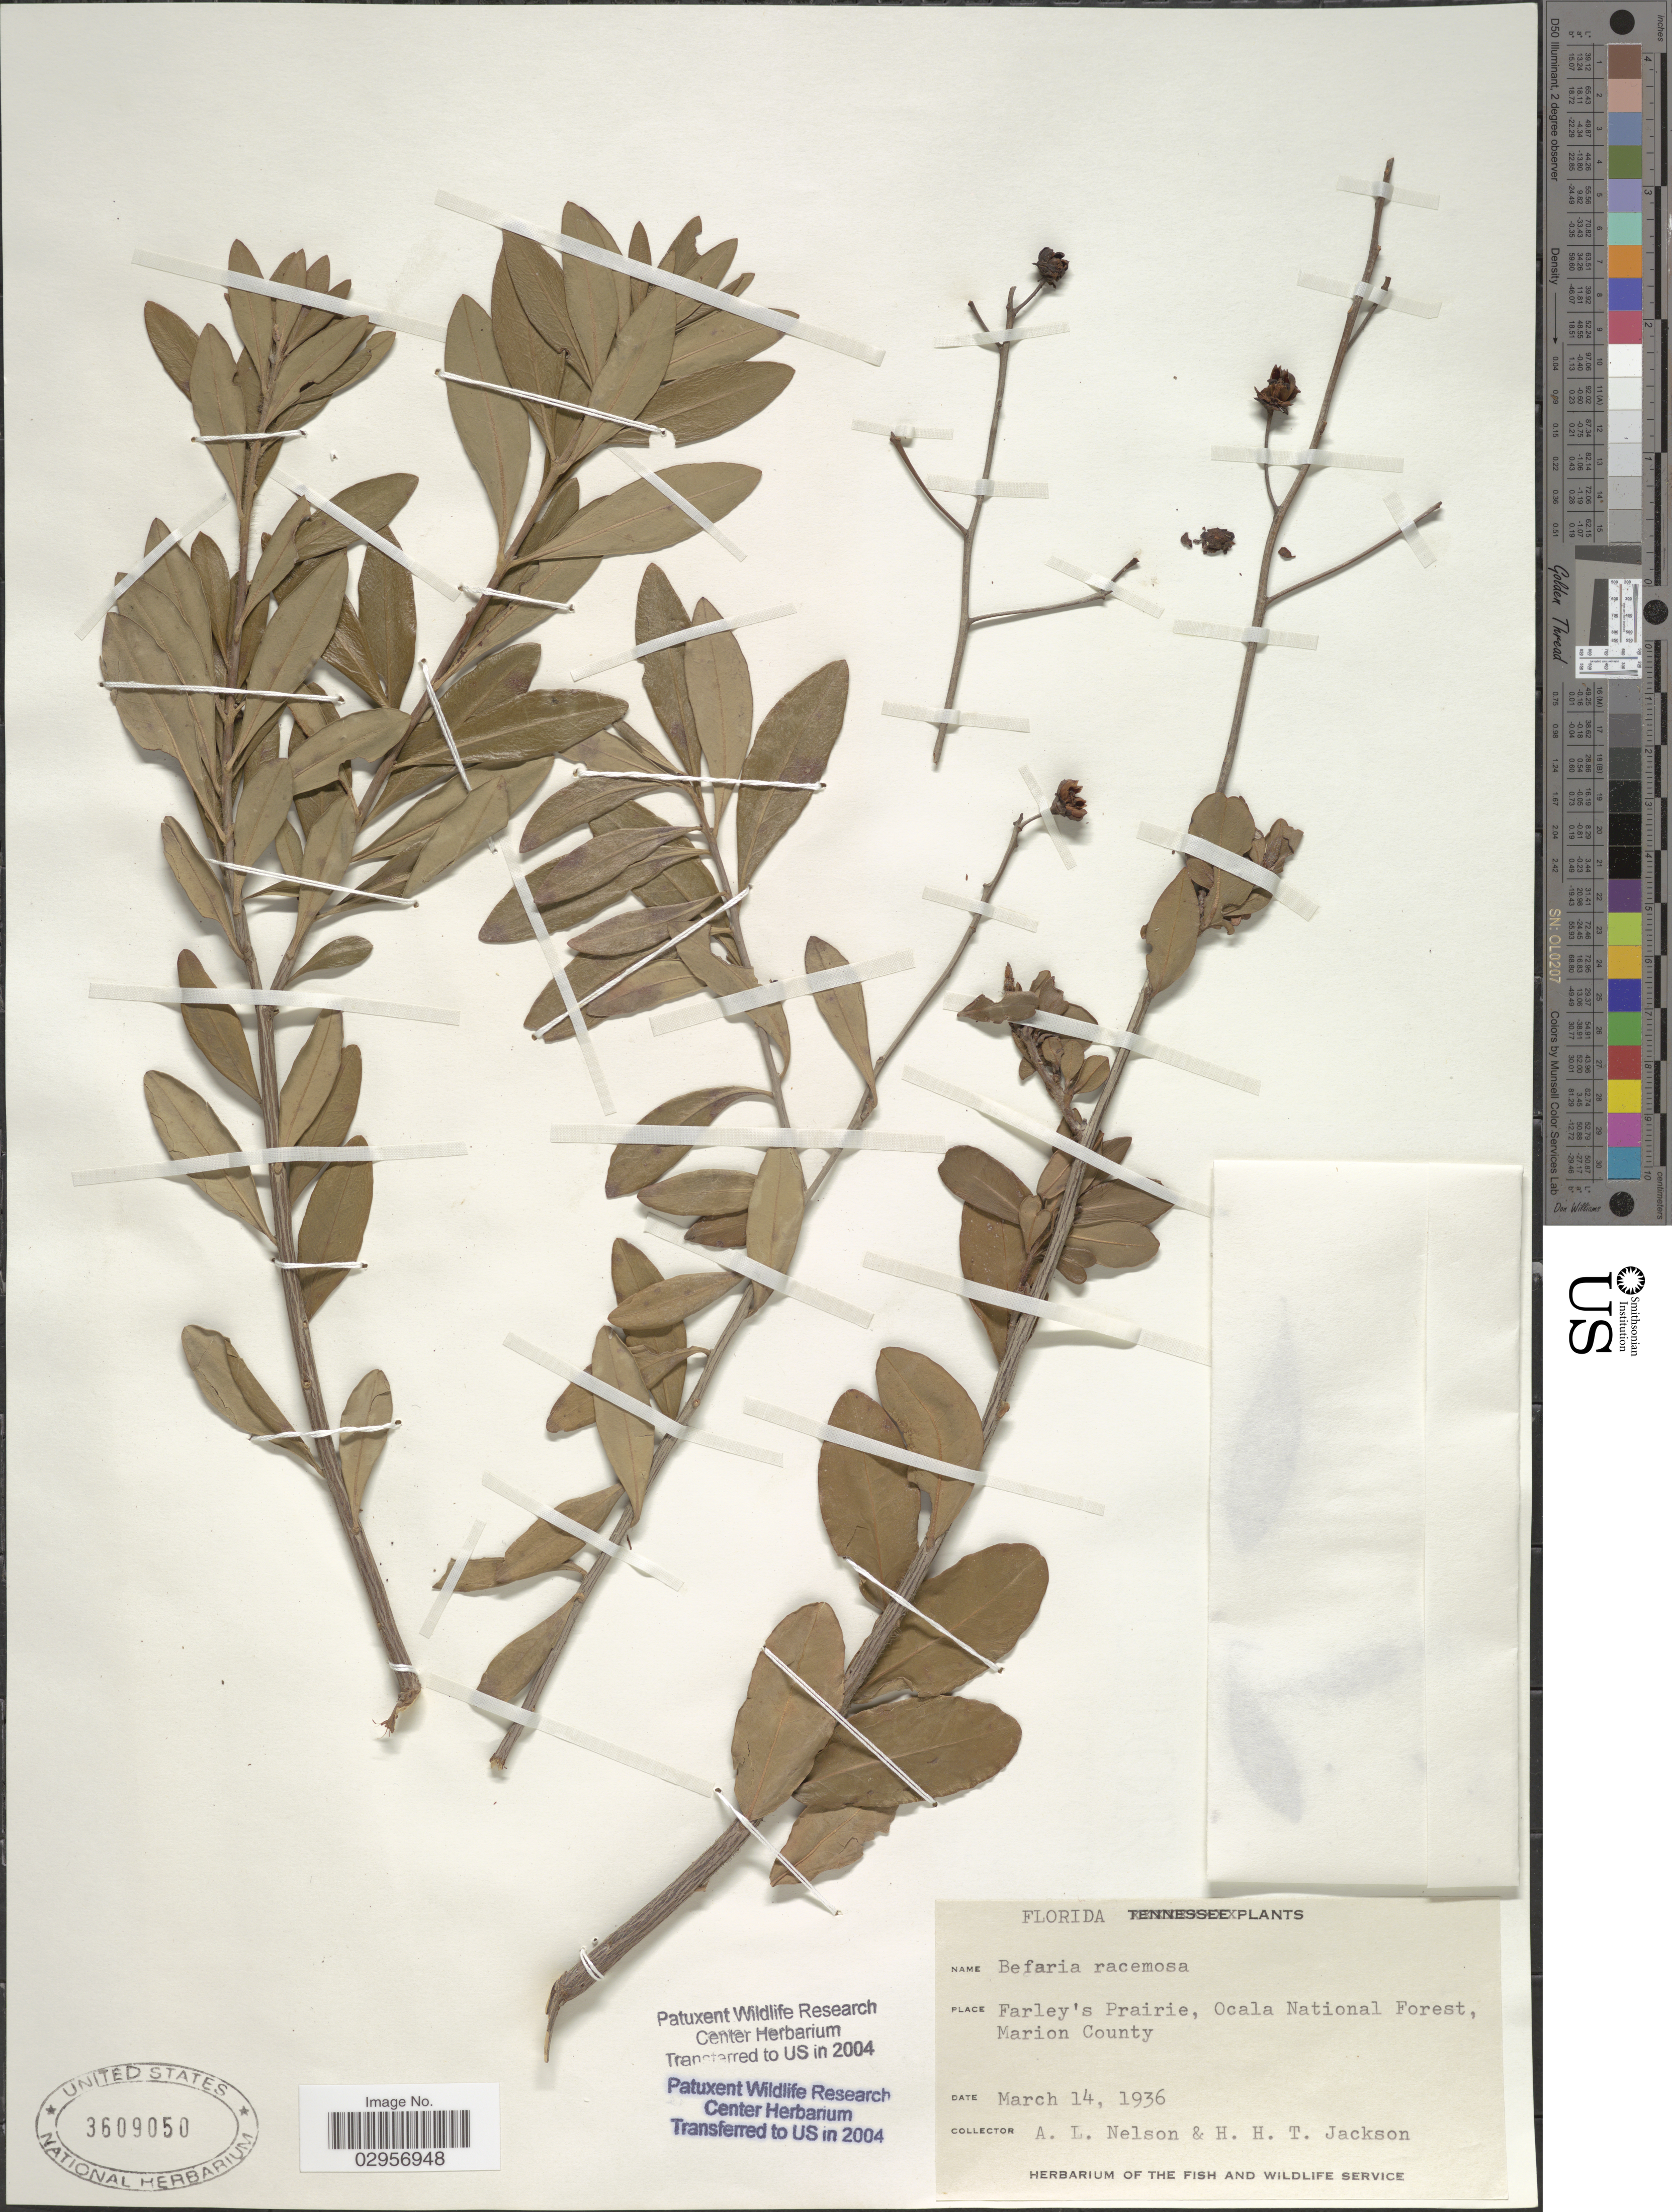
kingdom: Plantae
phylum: Tracheophyta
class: Magnoliopsida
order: Ericales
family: Ericaceae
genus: Bejaria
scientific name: Bejaria racemosa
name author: Vent.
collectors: A. L. Nelson & H. Jackson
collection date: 1936-03-14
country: United States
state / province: Florida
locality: Farley's Prairie, Ocala National Forest, Marion County.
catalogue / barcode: US 3609050